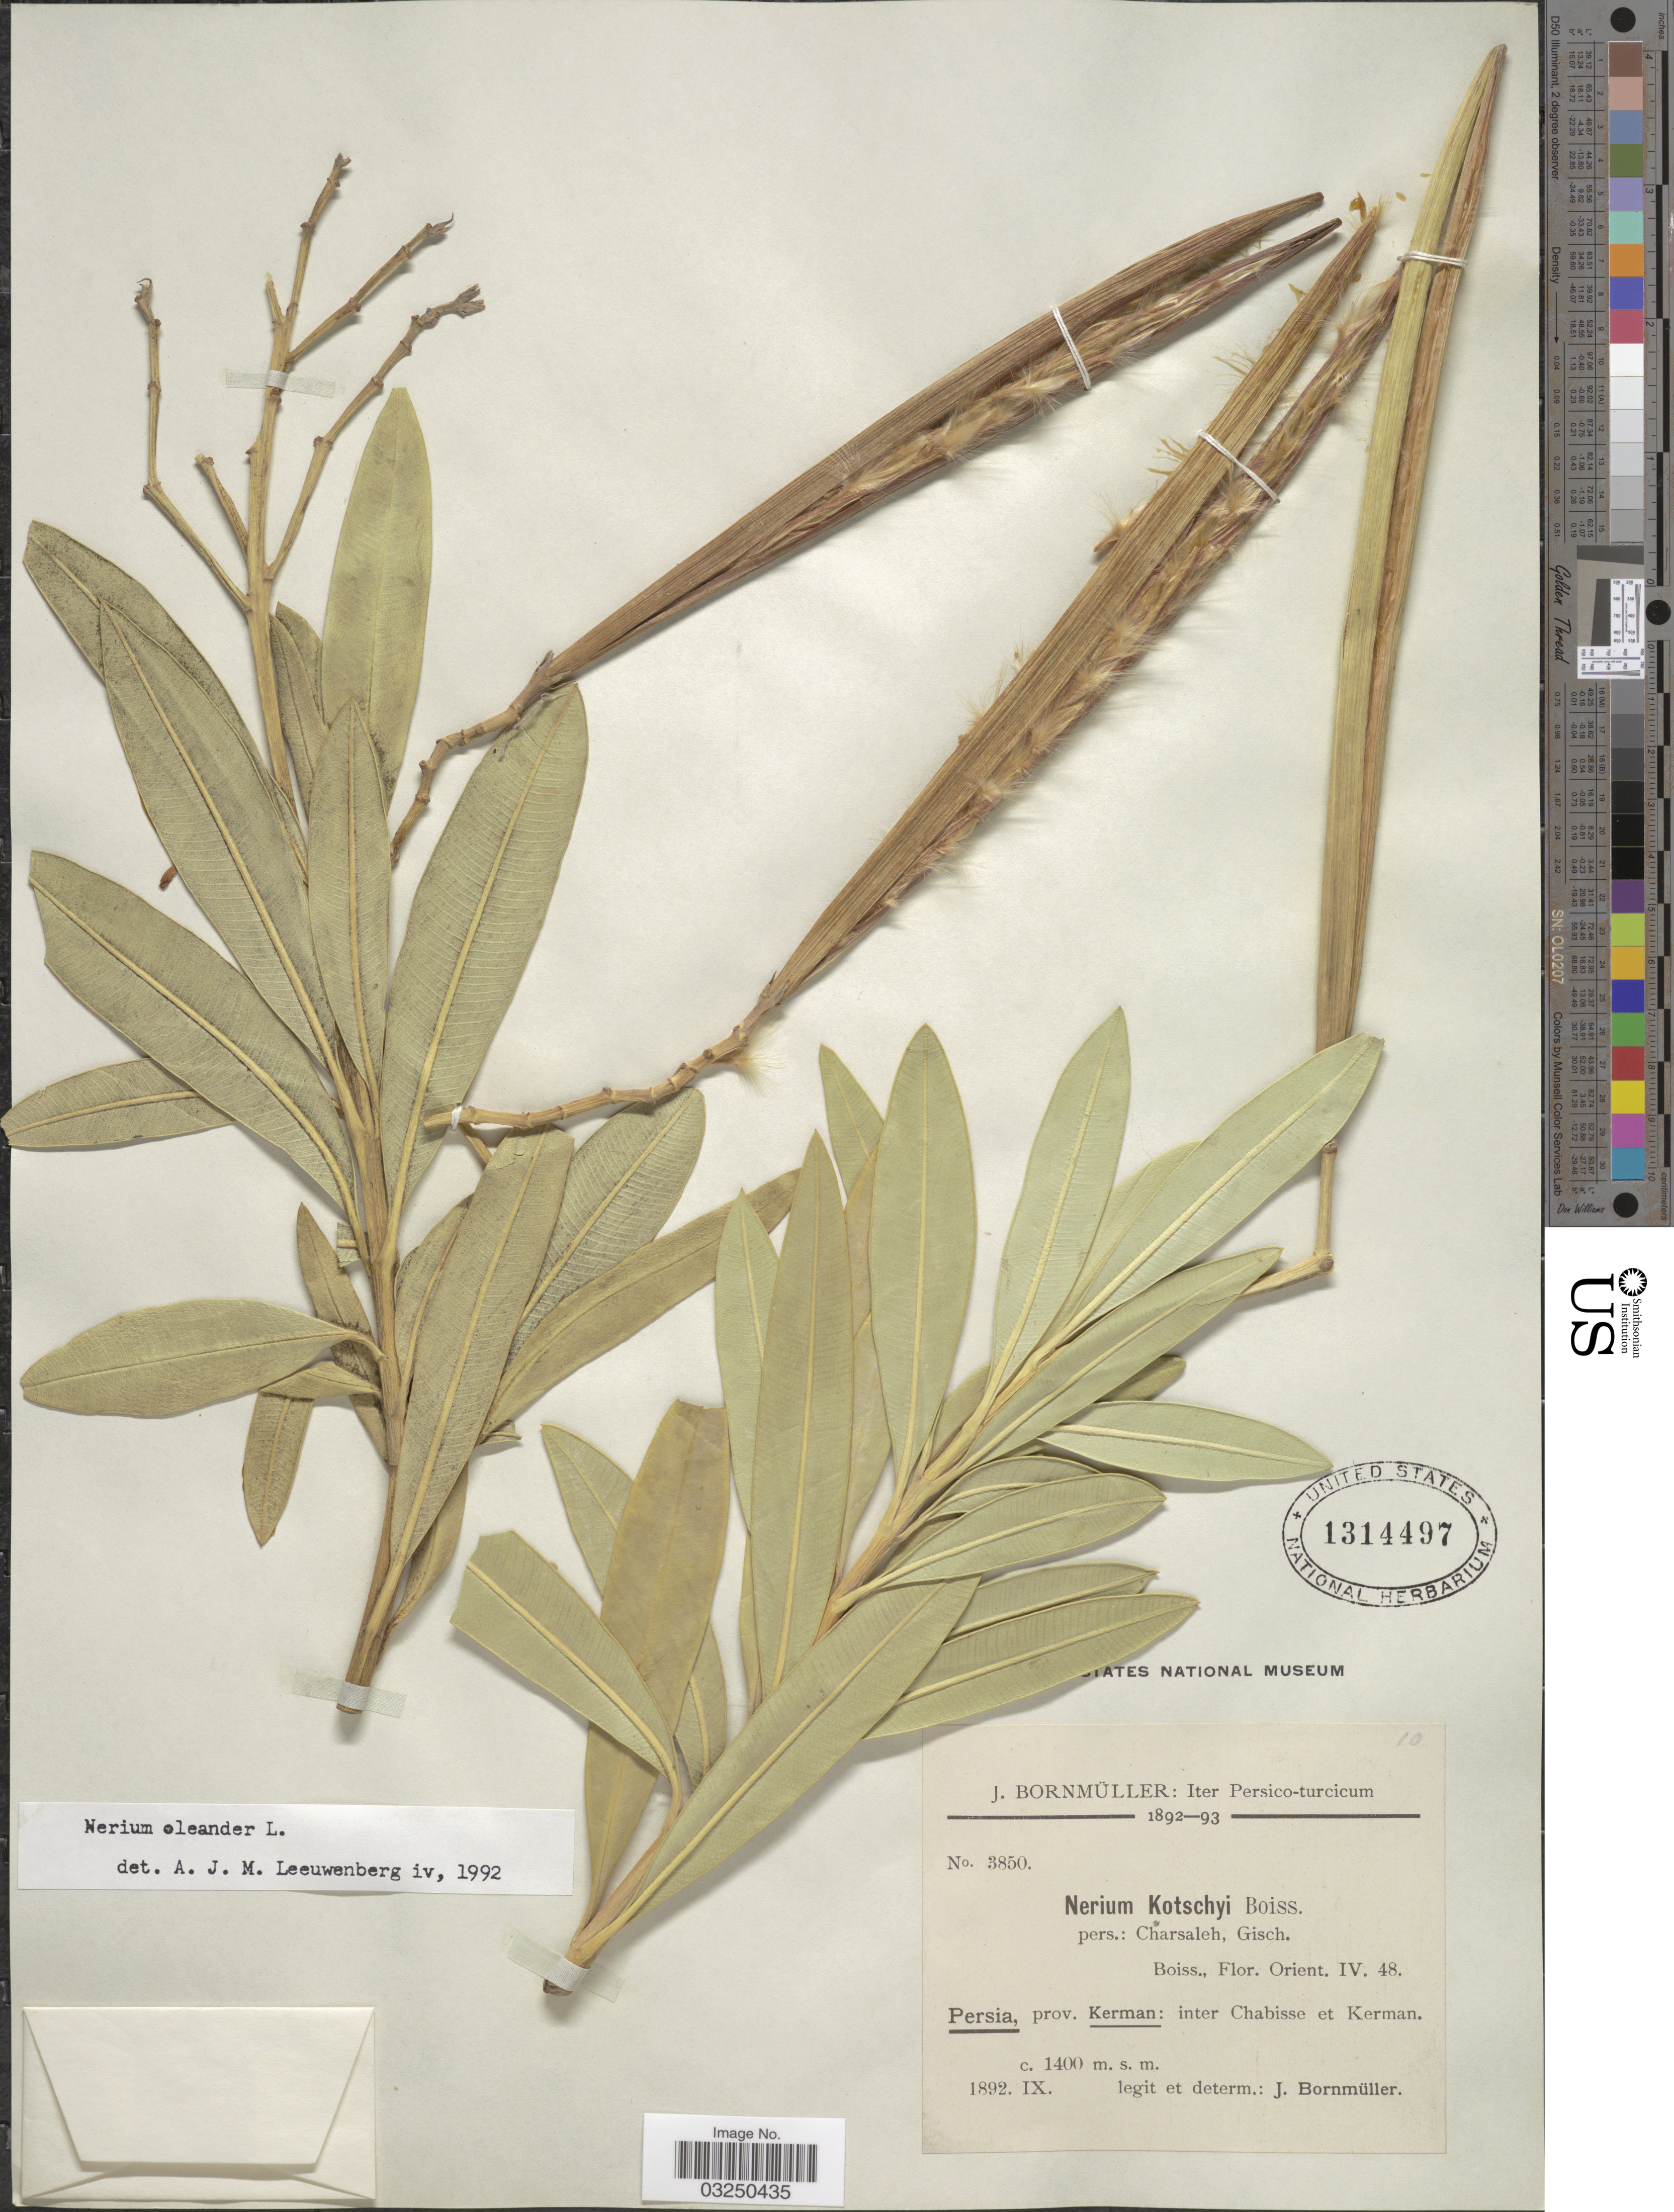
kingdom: Plantae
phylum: Tracheophyta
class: Magnoliopsida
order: Gentianales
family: Apocynaceae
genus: Nerium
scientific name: Nerium oleander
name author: L.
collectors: J. Bornmüller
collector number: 3850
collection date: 1892-09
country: Iran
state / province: Kerman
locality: Persia: inter Chabisse et Kerman.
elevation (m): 1400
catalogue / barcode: US 1314497